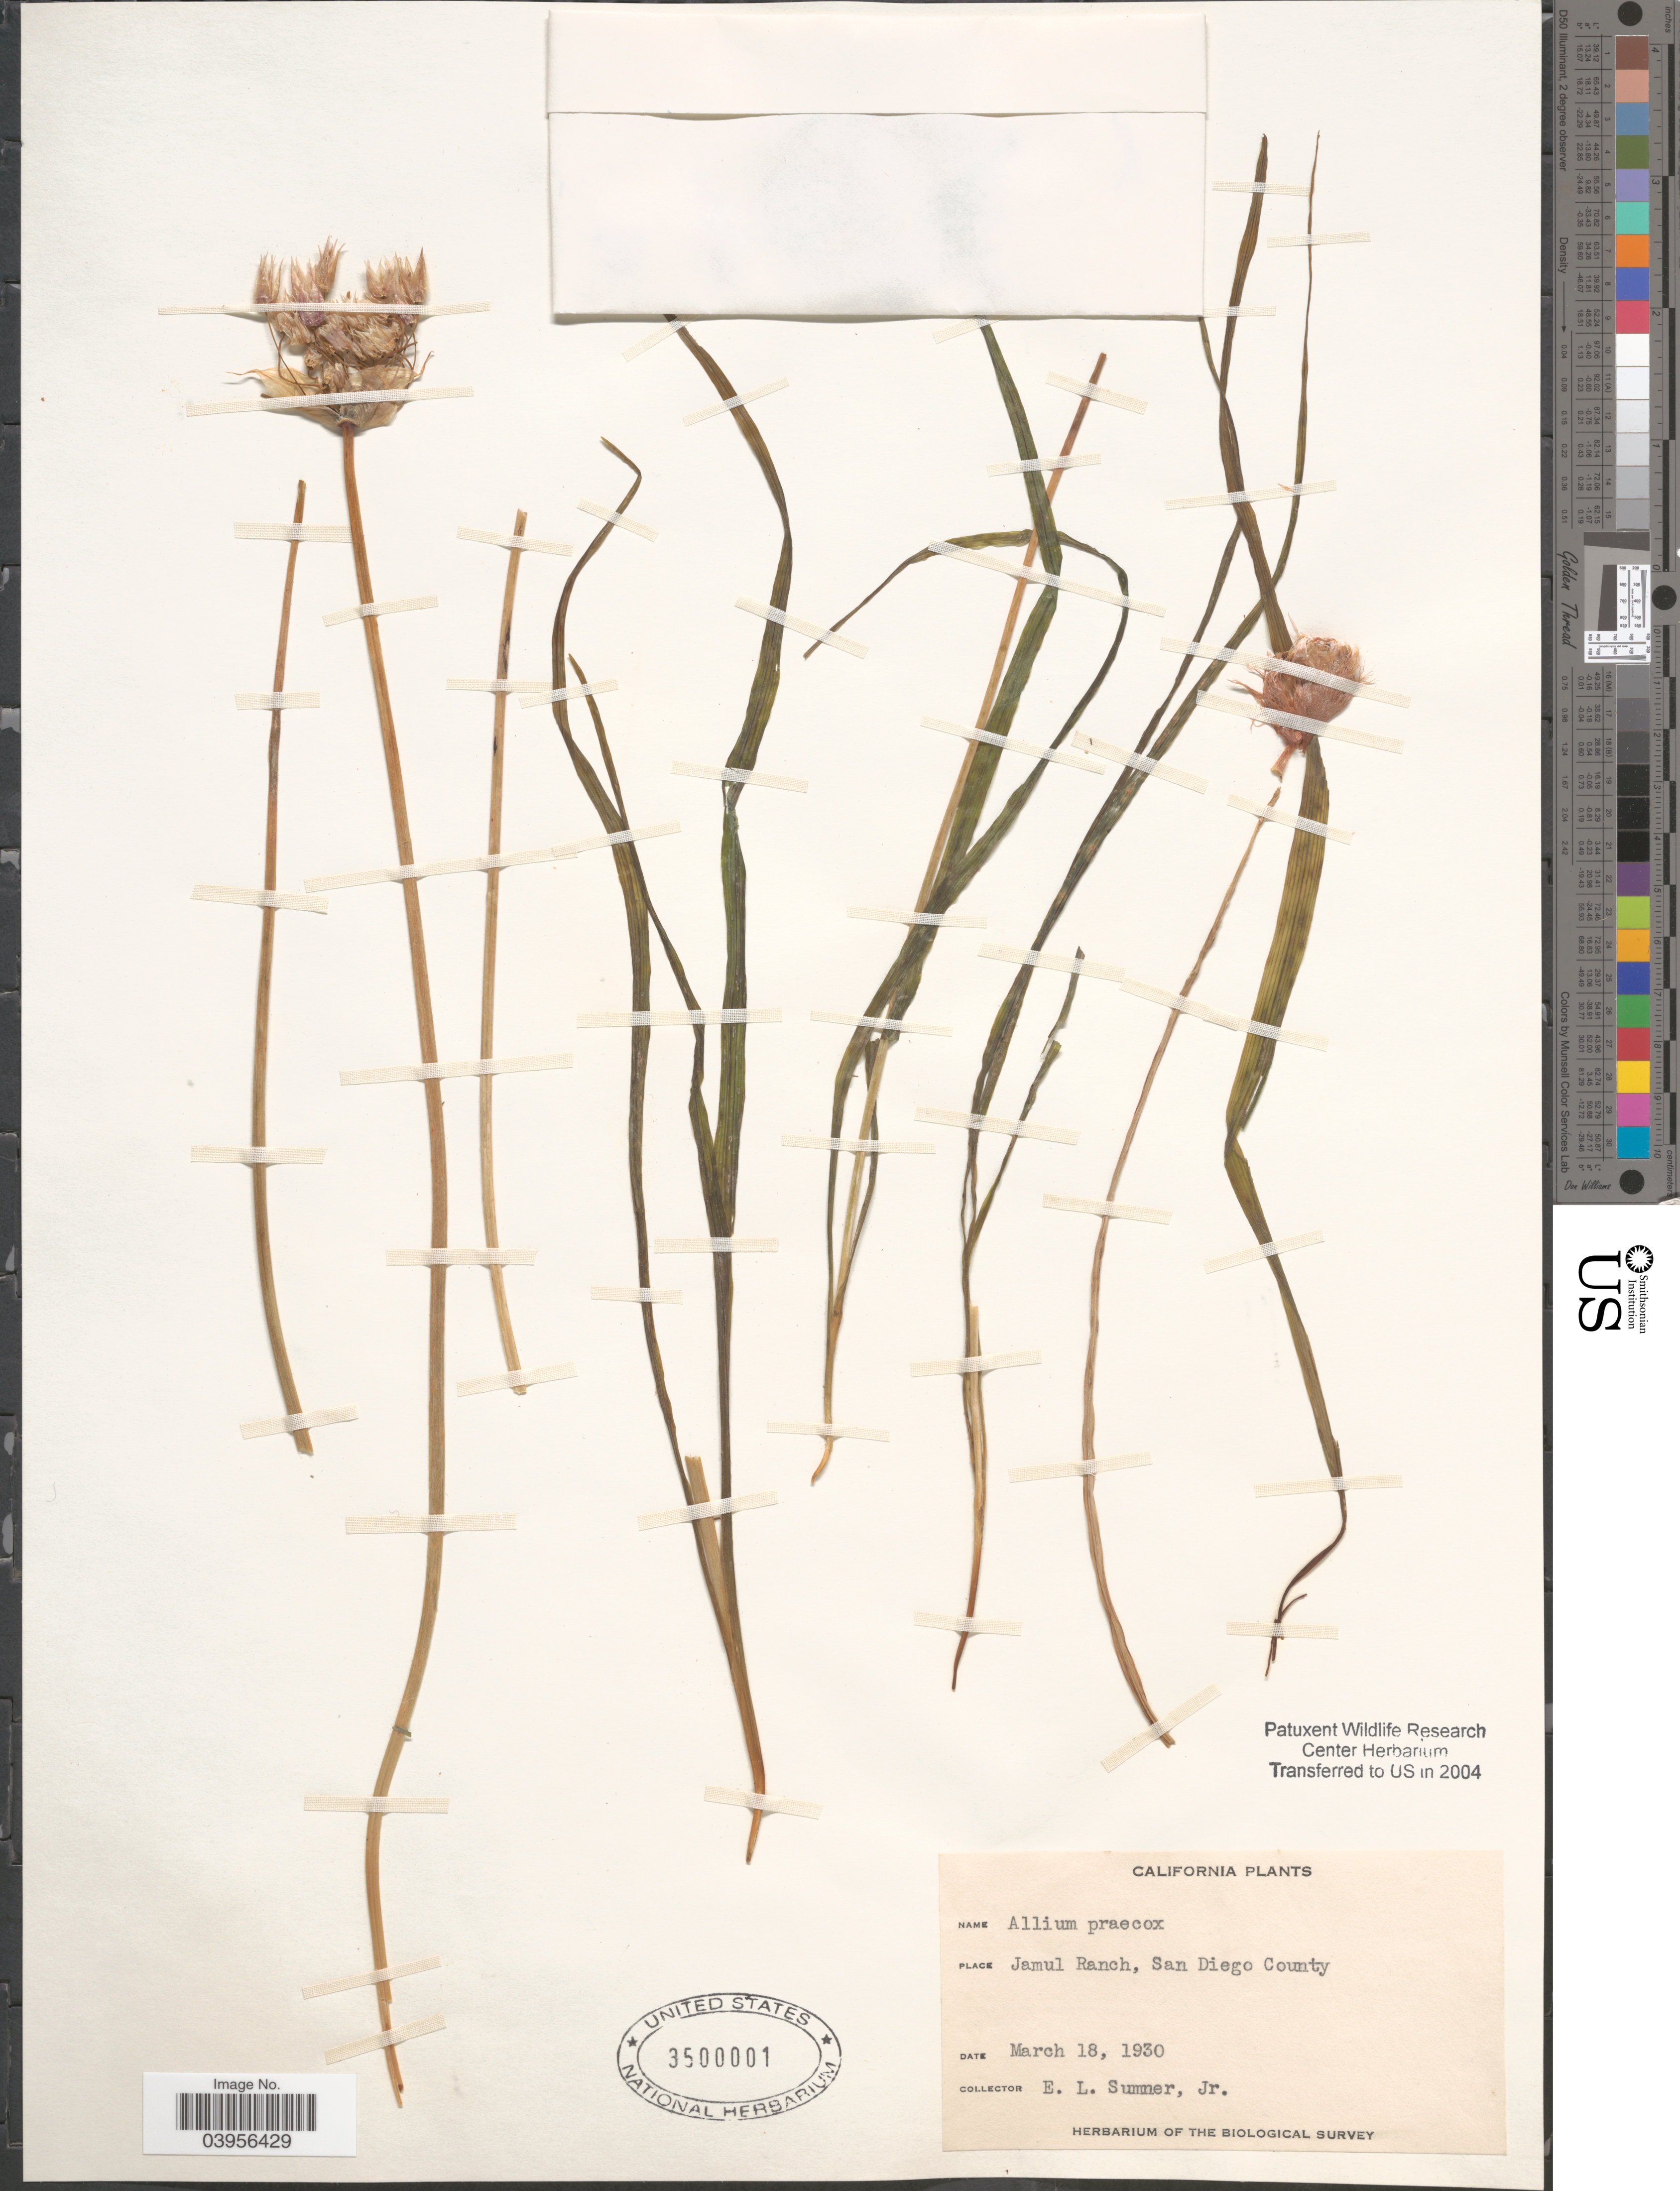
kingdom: Plantae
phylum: Tracheophyta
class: Liliopsida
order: Asparagales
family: Amaryllidaceae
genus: Allium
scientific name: Allium praecox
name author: Brandegee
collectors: E. Sumner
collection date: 1930-03-18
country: United States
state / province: California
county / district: San Diego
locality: Jamul Ranch, San Diego County.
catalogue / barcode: US 3500001